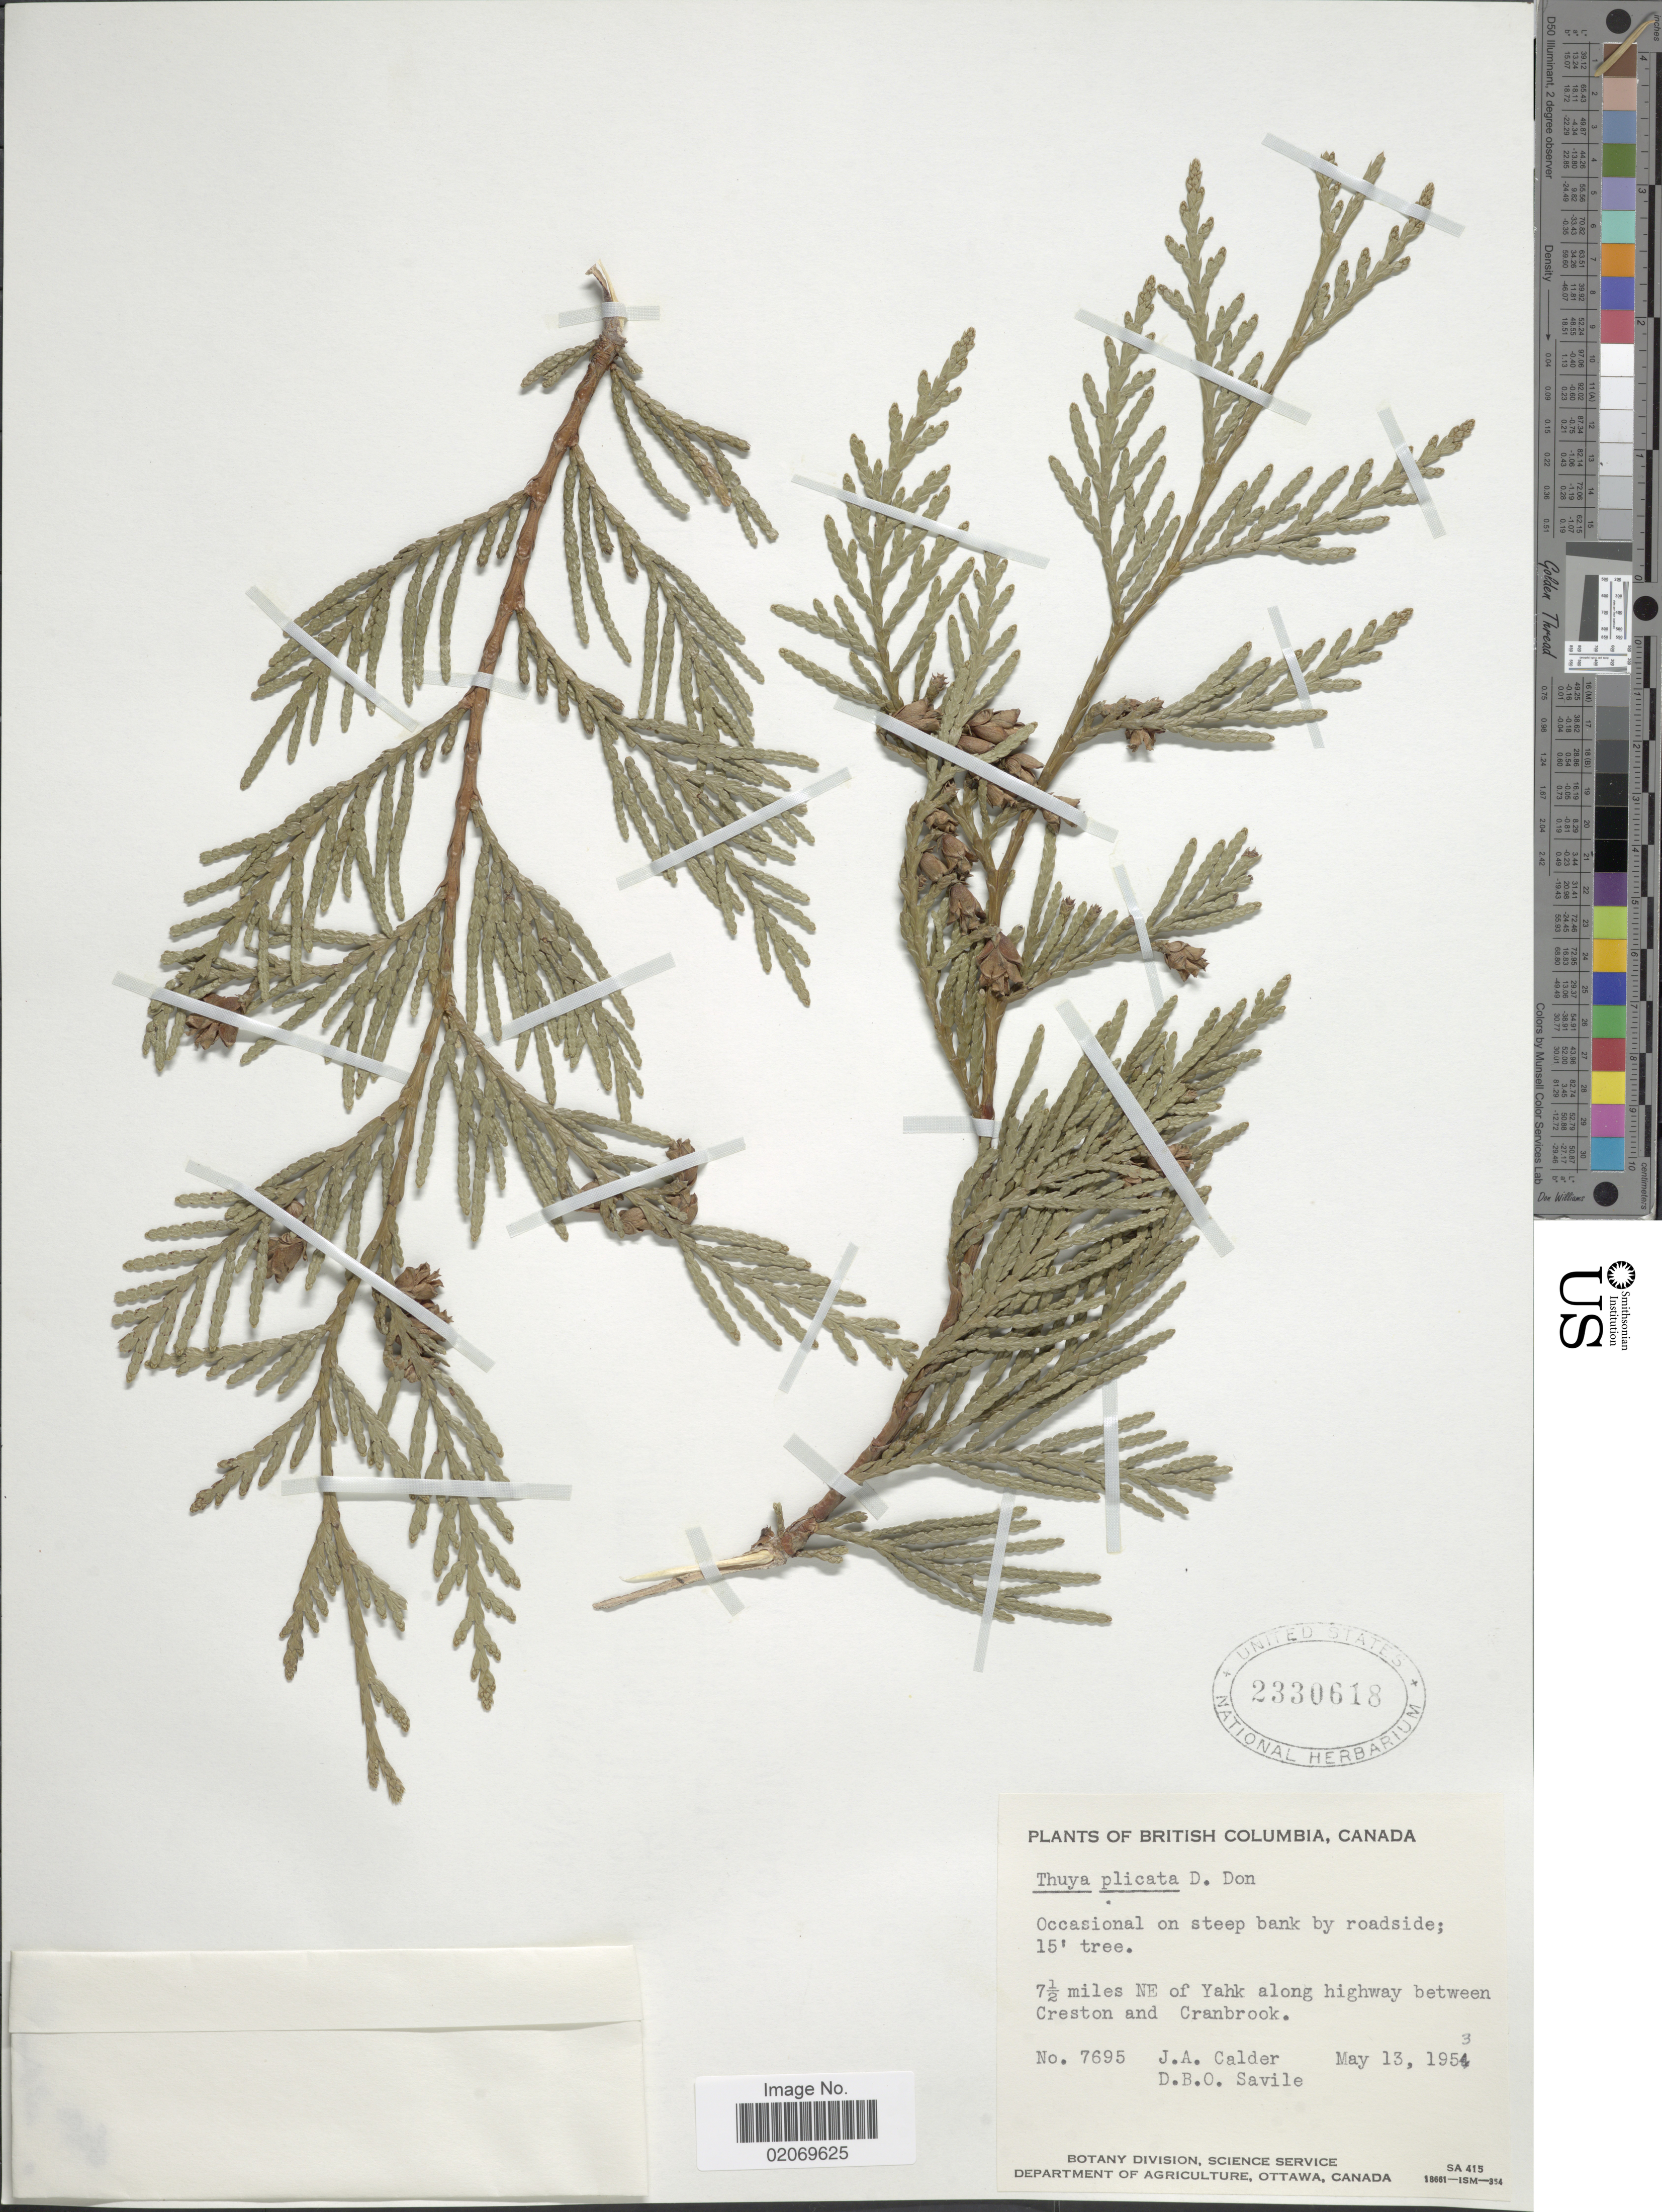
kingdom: Plantae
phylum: Tracheophyta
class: Pinopsida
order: Pinales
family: Cupressaceae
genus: Thuja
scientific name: Thuja plicata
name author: Donn & D. Don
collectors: J. A. Calder & D. Savile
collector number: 7695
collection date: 1953-05-13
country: Canada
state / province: British Columbia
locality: Occasional on steep bank by roadside, 7½ miles NE of Yahk along highway between Creston and Cranbrook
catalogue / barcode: US 2330618